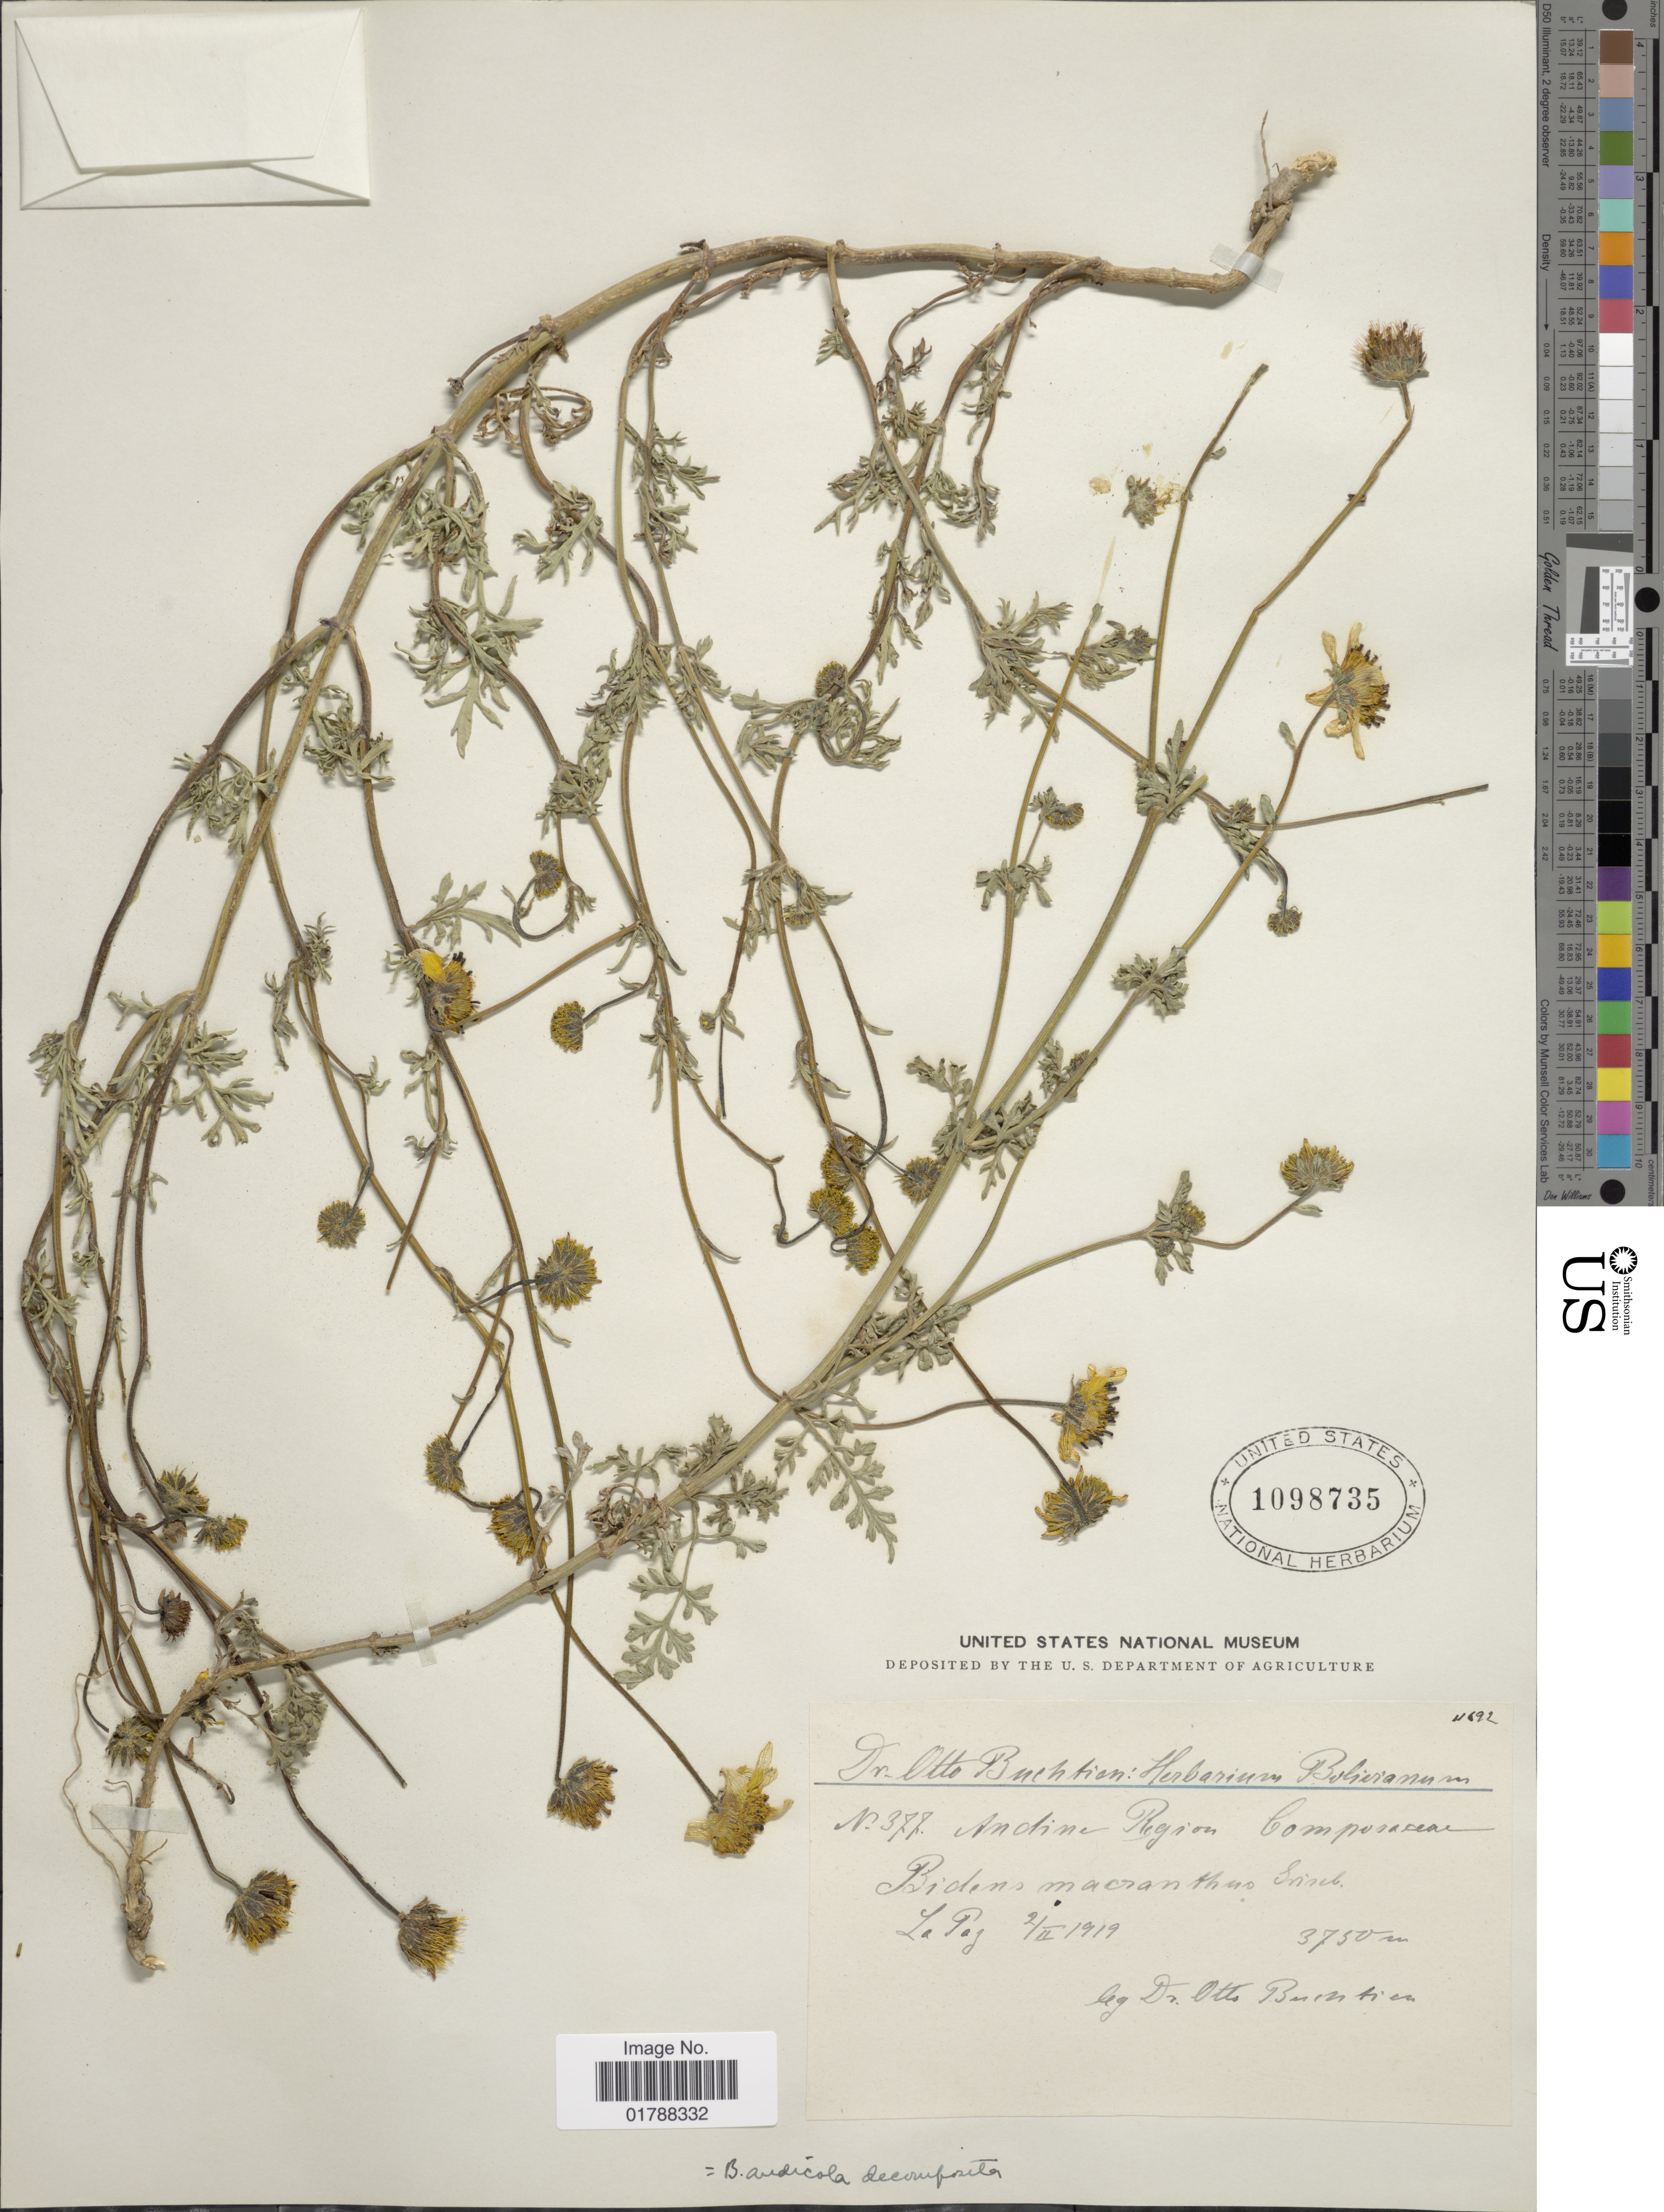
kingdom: Plantae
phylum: Tracheophyta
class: Magnoliopsida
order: Asterales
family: Asteraceae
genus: Bidens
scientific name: Bidens andicola var. decomposita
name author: Kuntze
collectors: O. Buchtien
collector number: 377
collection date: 1919-02-02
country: Bolivia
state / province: La Paz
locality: Andine Region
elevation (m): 3750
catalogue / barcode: US 1098735